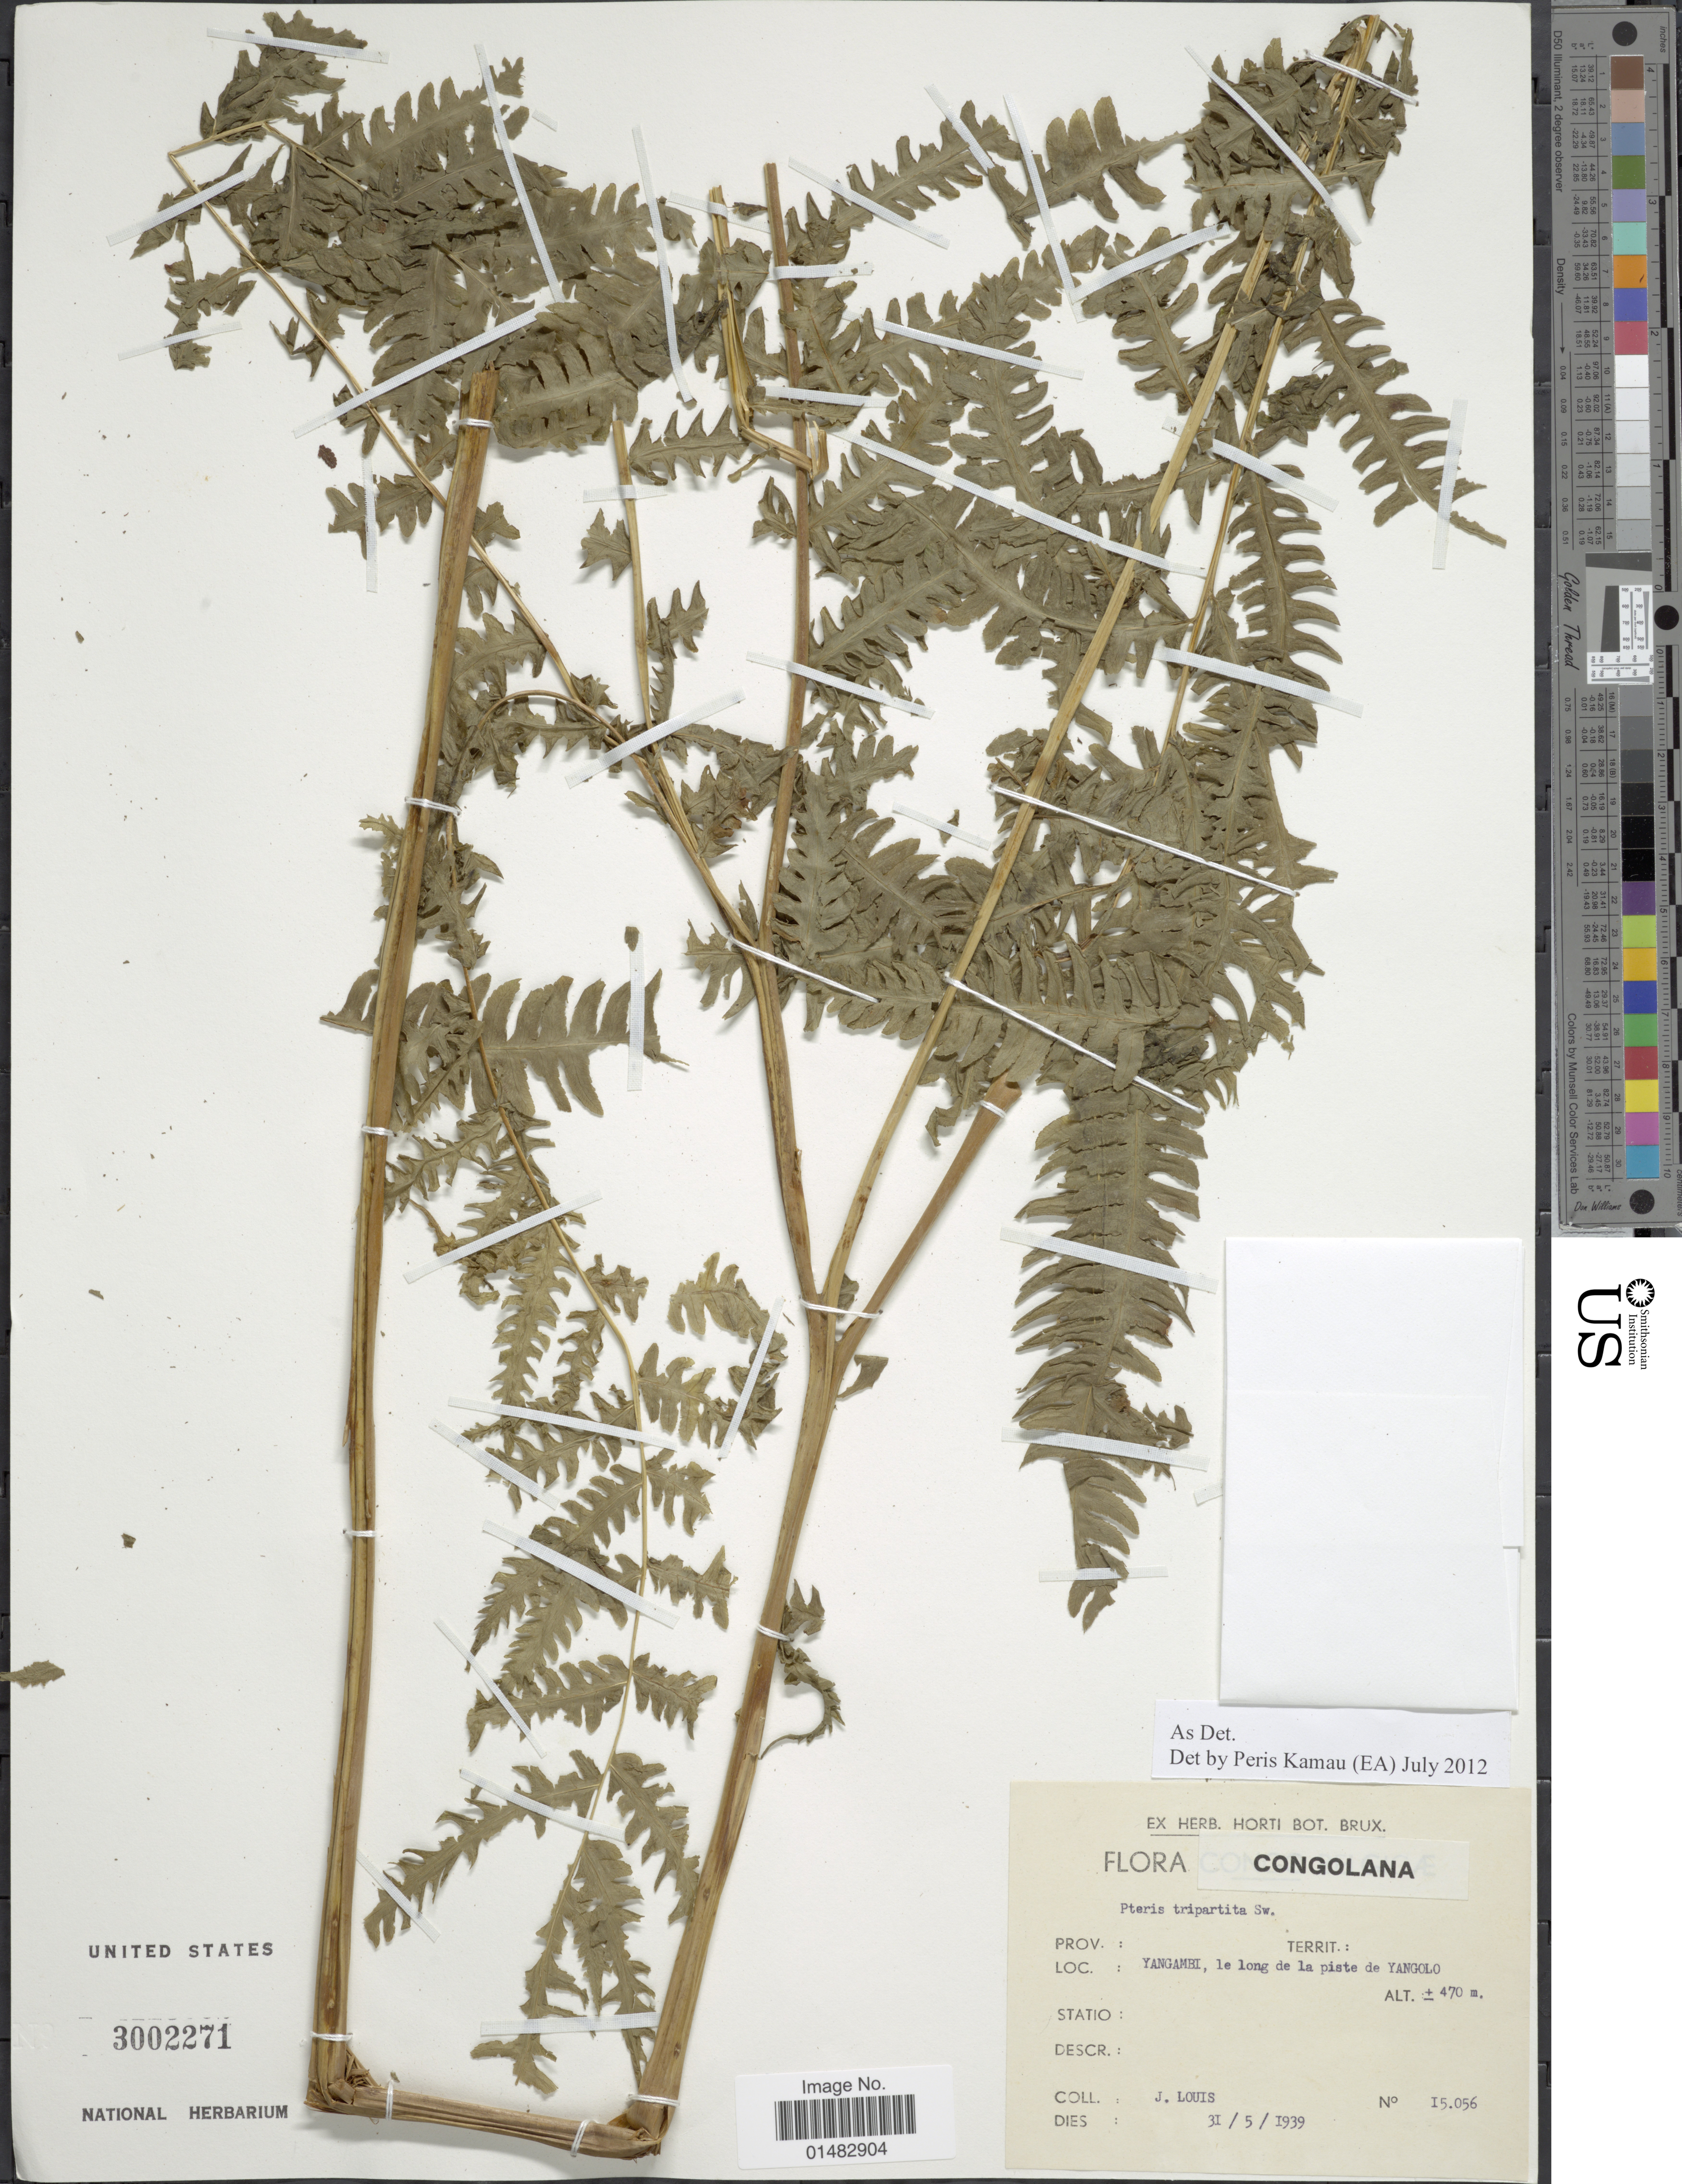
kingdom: Plantae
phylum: Tracheophyta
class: Polypodiopsida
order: Polypodiales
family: Pteridaceae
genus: Pteris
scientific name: Pteris tripartita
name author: Sw.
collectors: J. Louis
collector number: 15056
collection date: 1939-05-31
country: Congo, Democratic Republic of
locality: Yangamri, le long de la piste de Yangolo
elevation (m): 470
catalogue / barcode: US 3002271